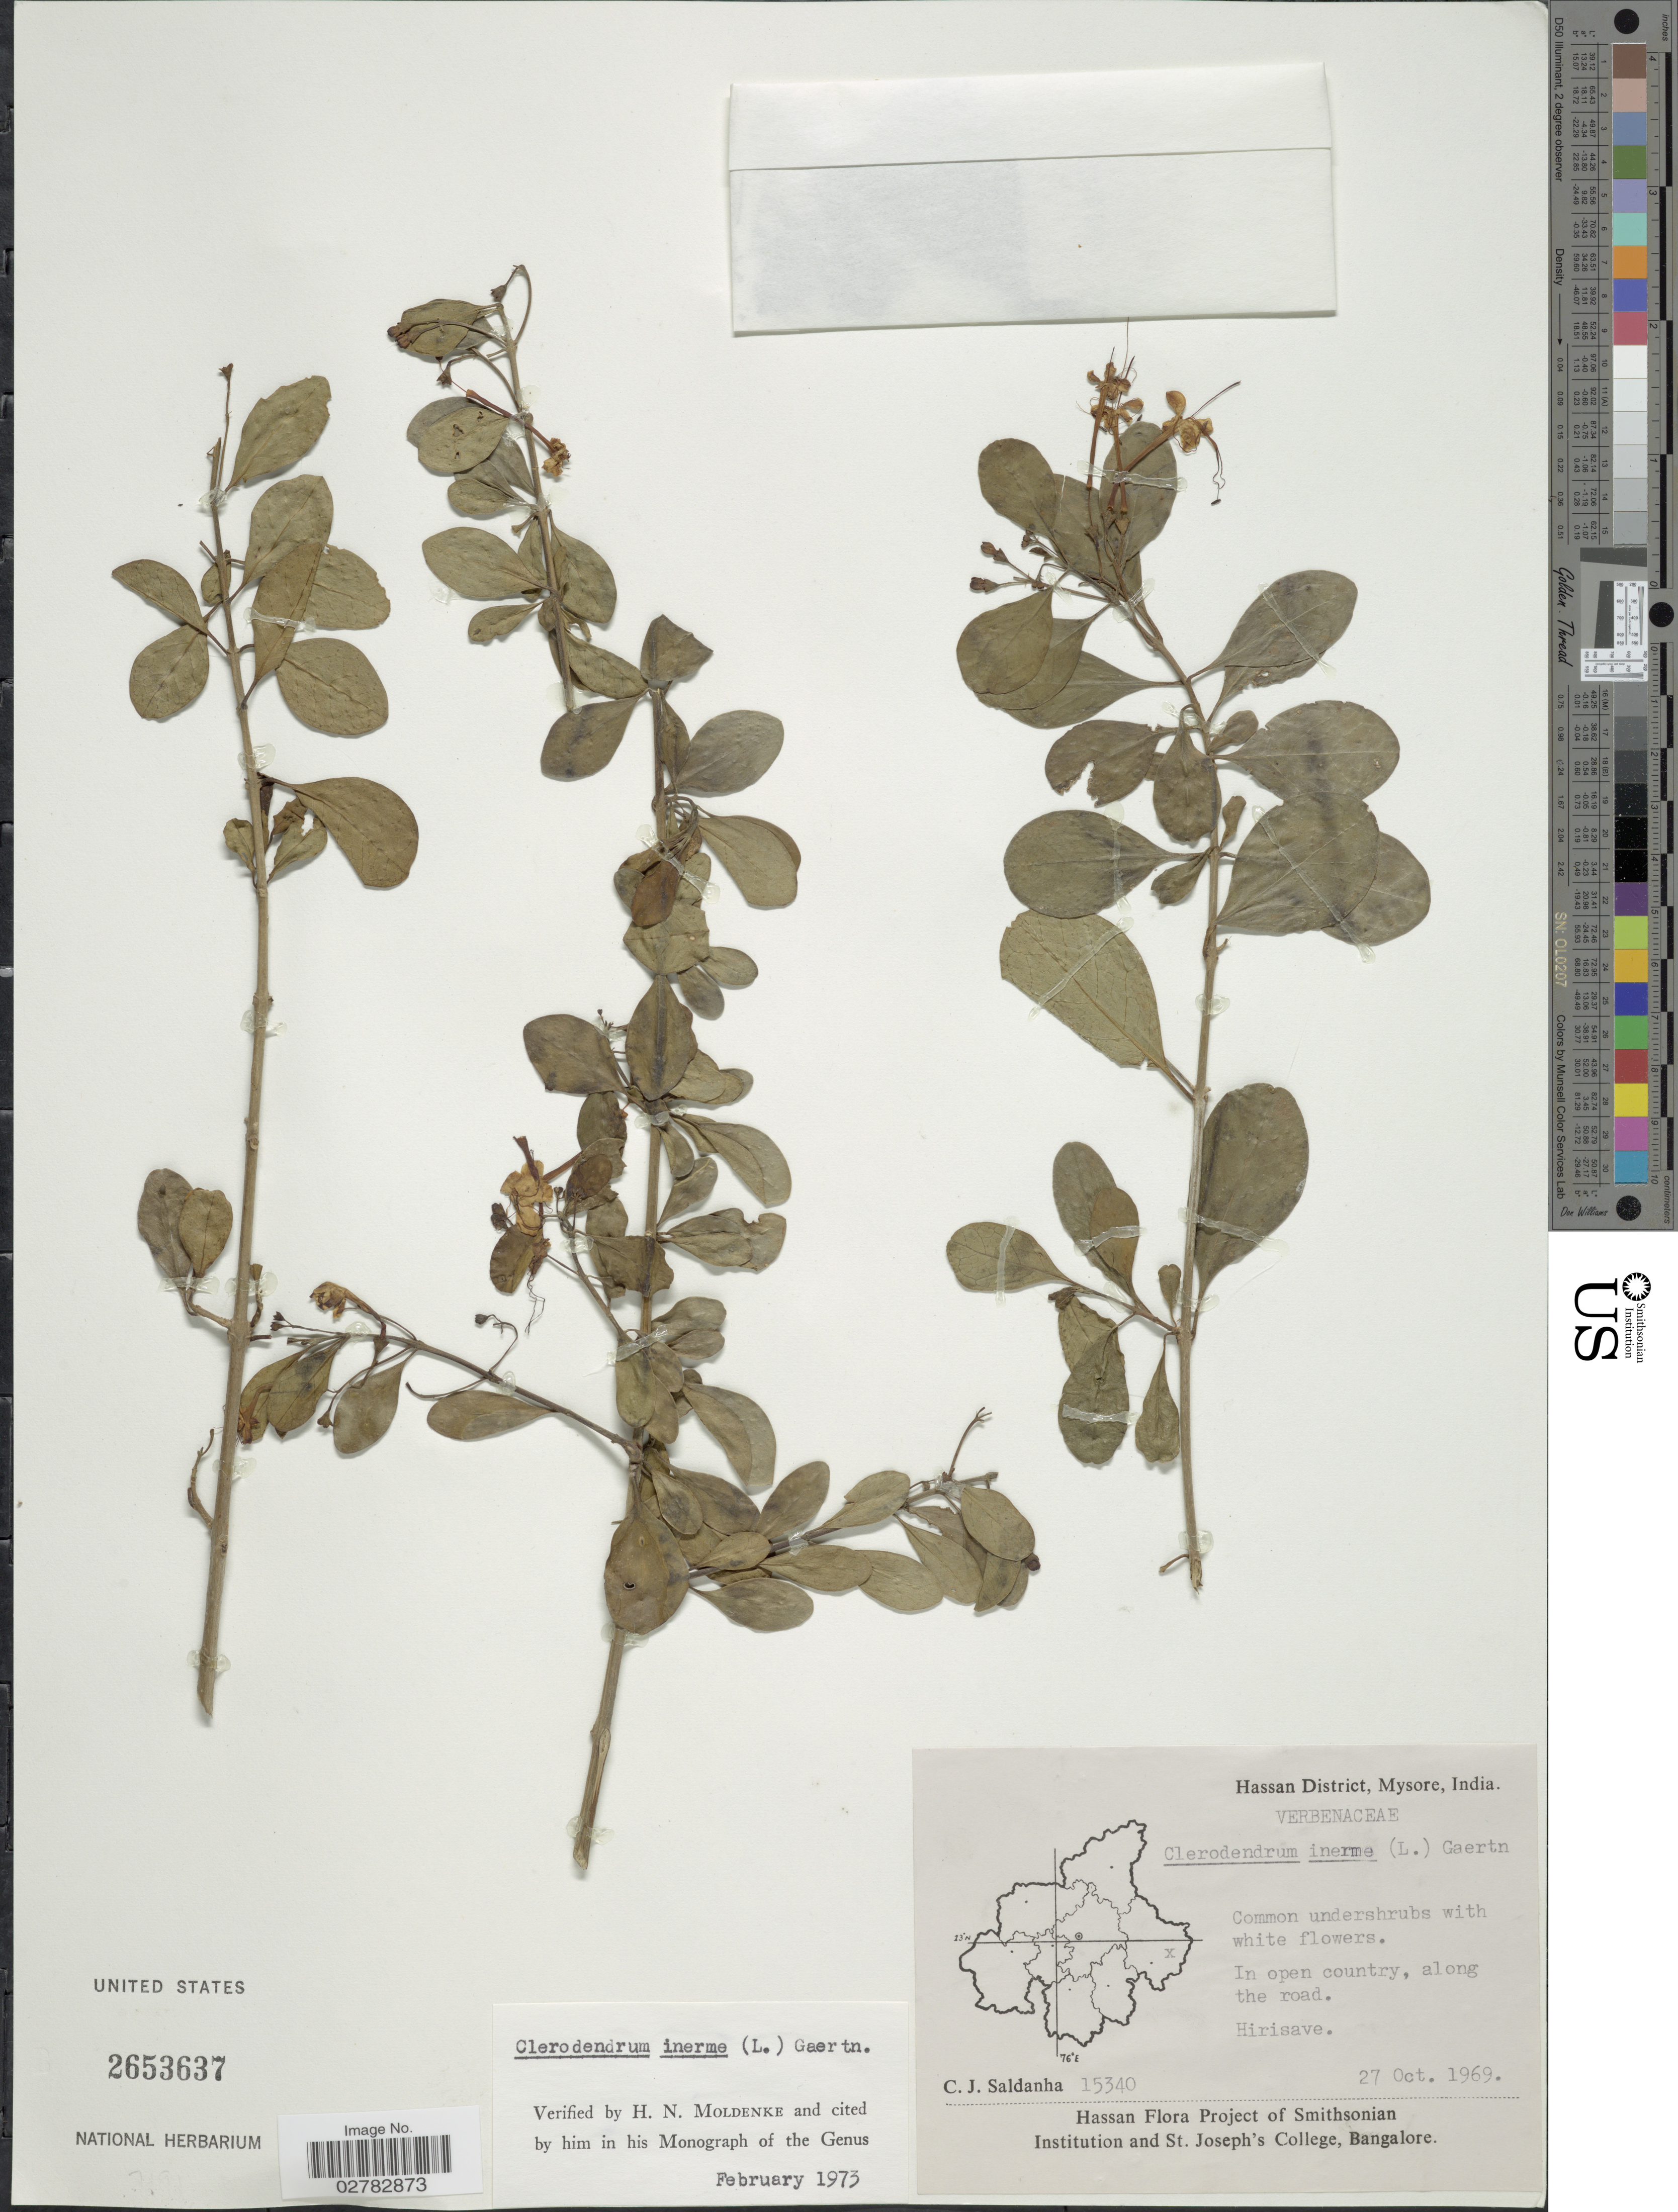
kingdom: Plantae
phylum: Tracheophyta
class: Magnoliopsida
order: Lamiales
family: Lamiaceae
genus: Clerodendrum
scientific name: Clerodendrum inerme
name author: (L.) Gaertn.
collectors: C. J. Saldanha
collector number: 15340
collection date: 1969-10-27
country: India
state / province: Karnataka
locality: Hassan District, Mysore. Hirisave.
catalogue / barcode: US 2653637